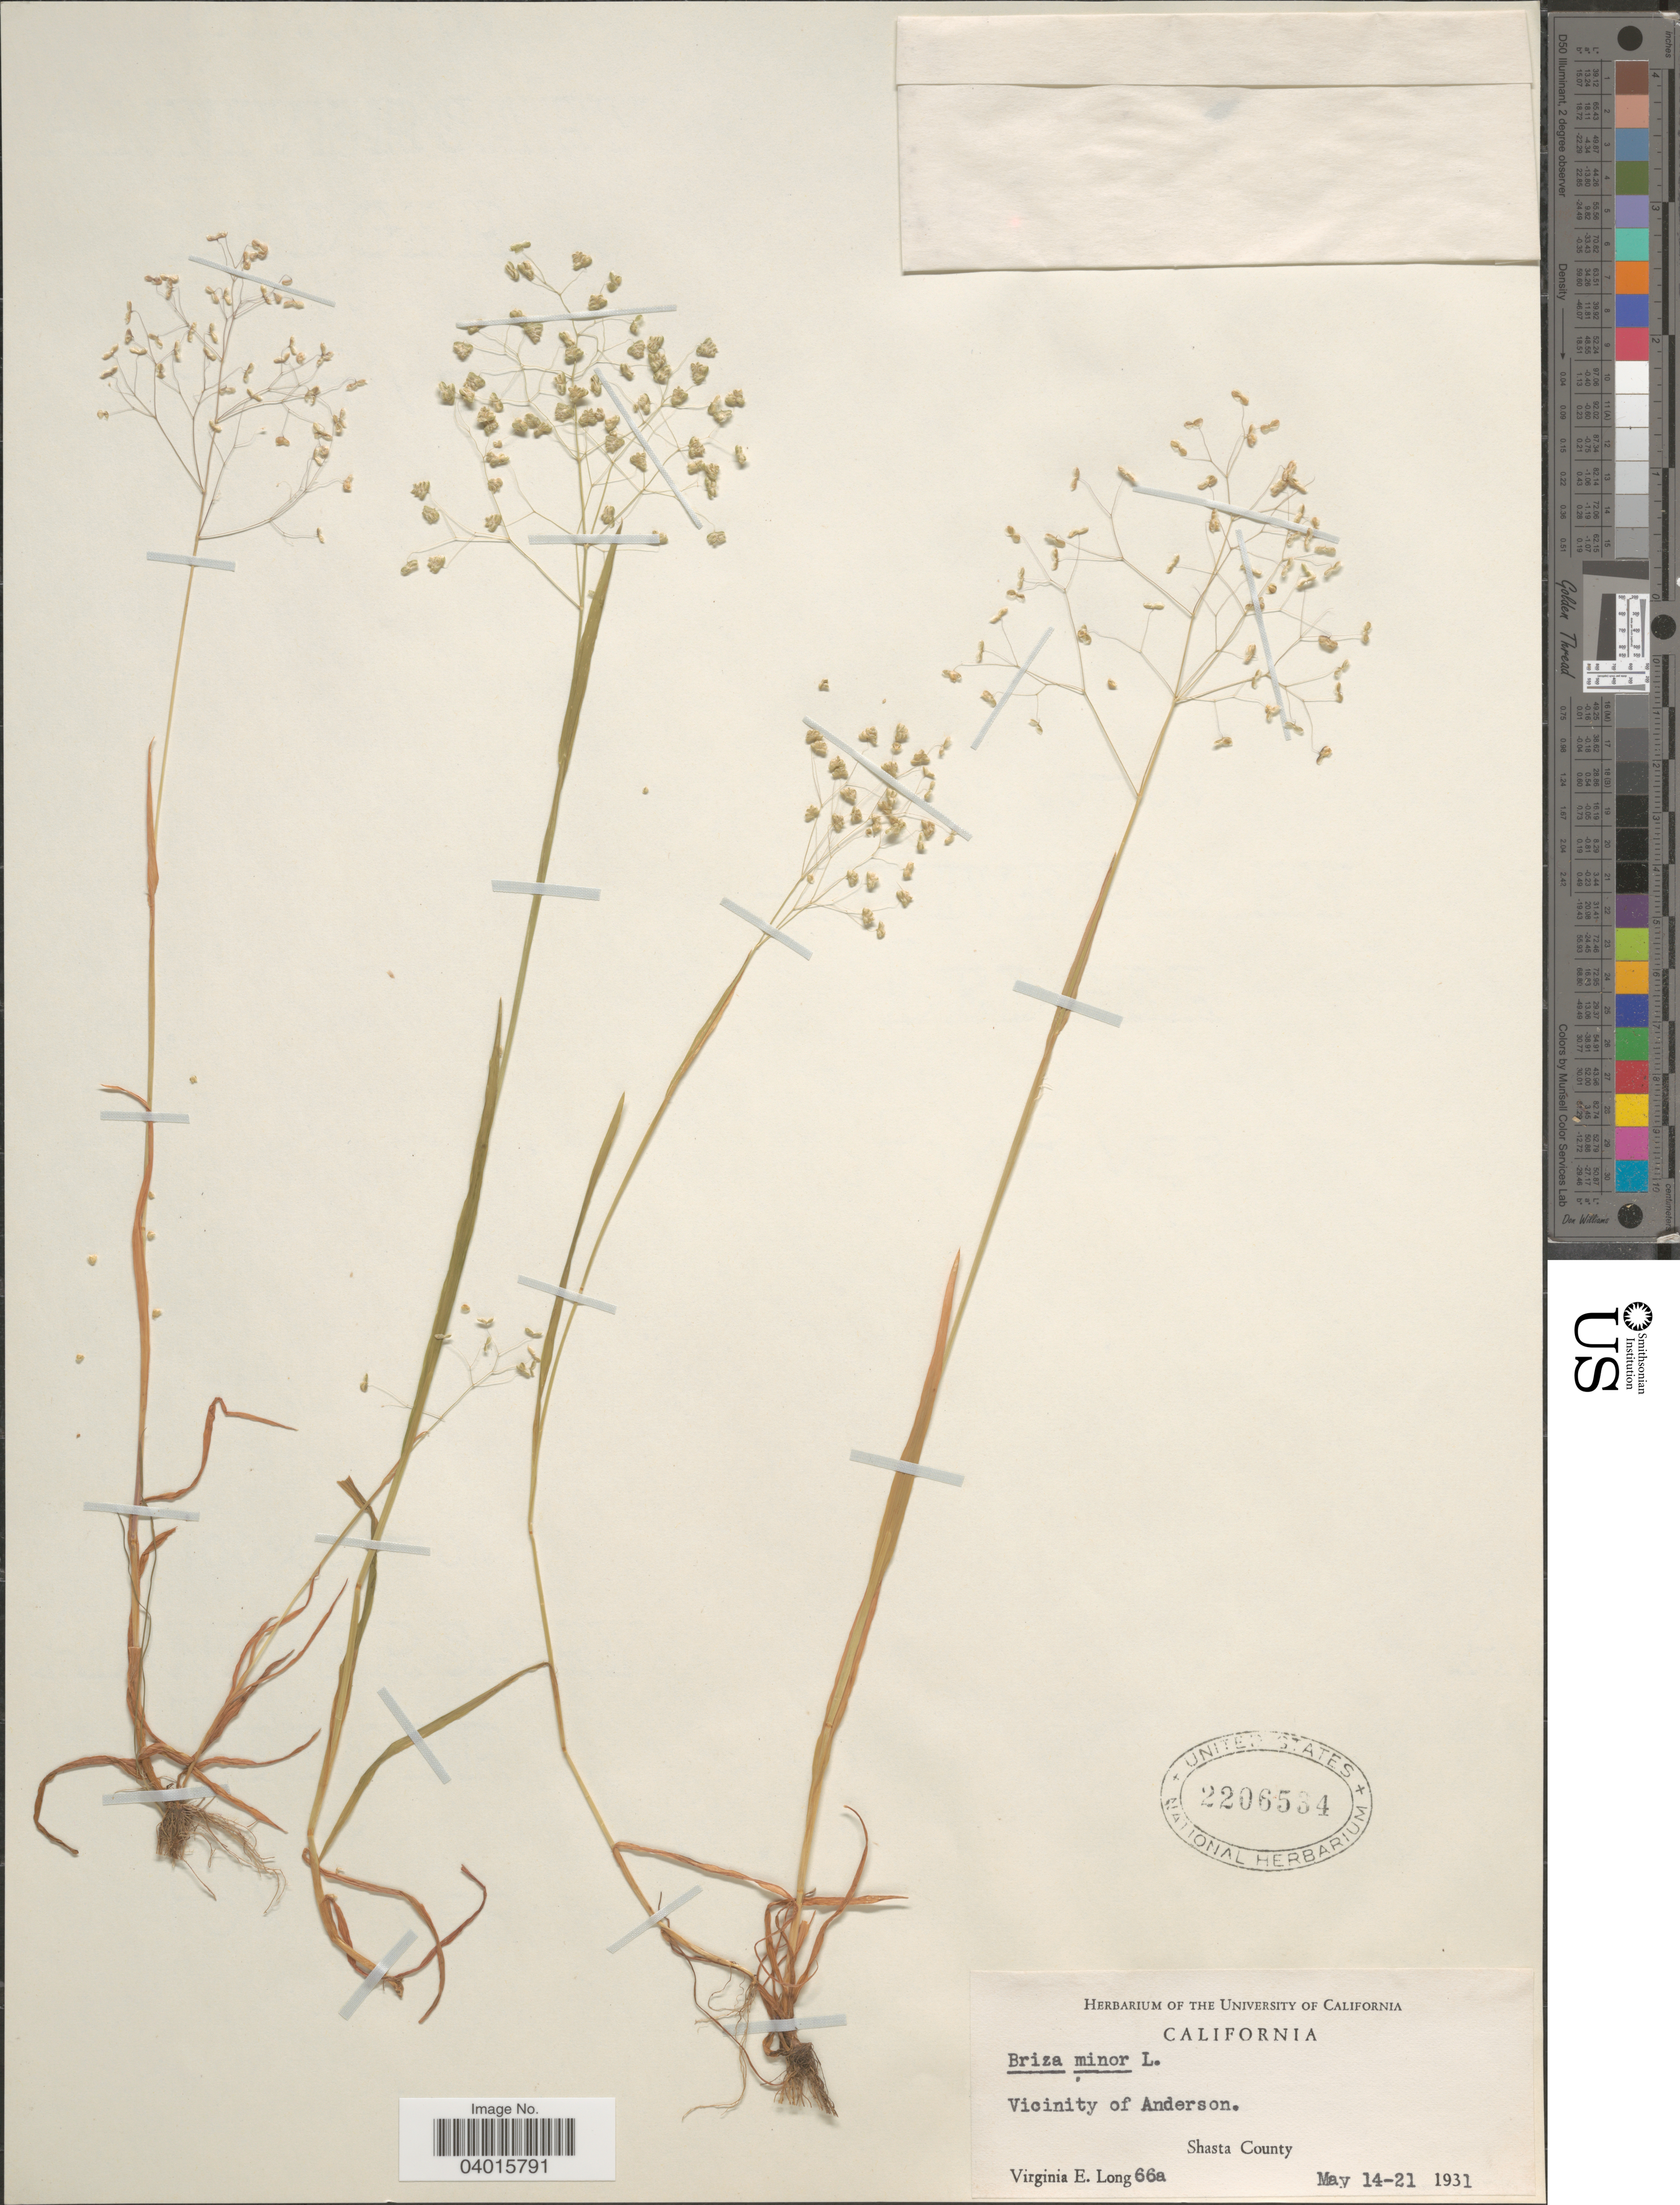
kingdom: Plantae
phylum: Tracheophyta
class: Liliopsida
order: Poales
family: Poaceae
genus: Briza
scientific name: Briza minor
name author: L.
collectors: V. Long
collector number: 66a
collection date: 1931-05-14/1931-05-21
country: United States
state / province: California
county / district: Shasta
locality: Vicinity of Anderson. Shasta County.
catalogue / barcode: US 2206534